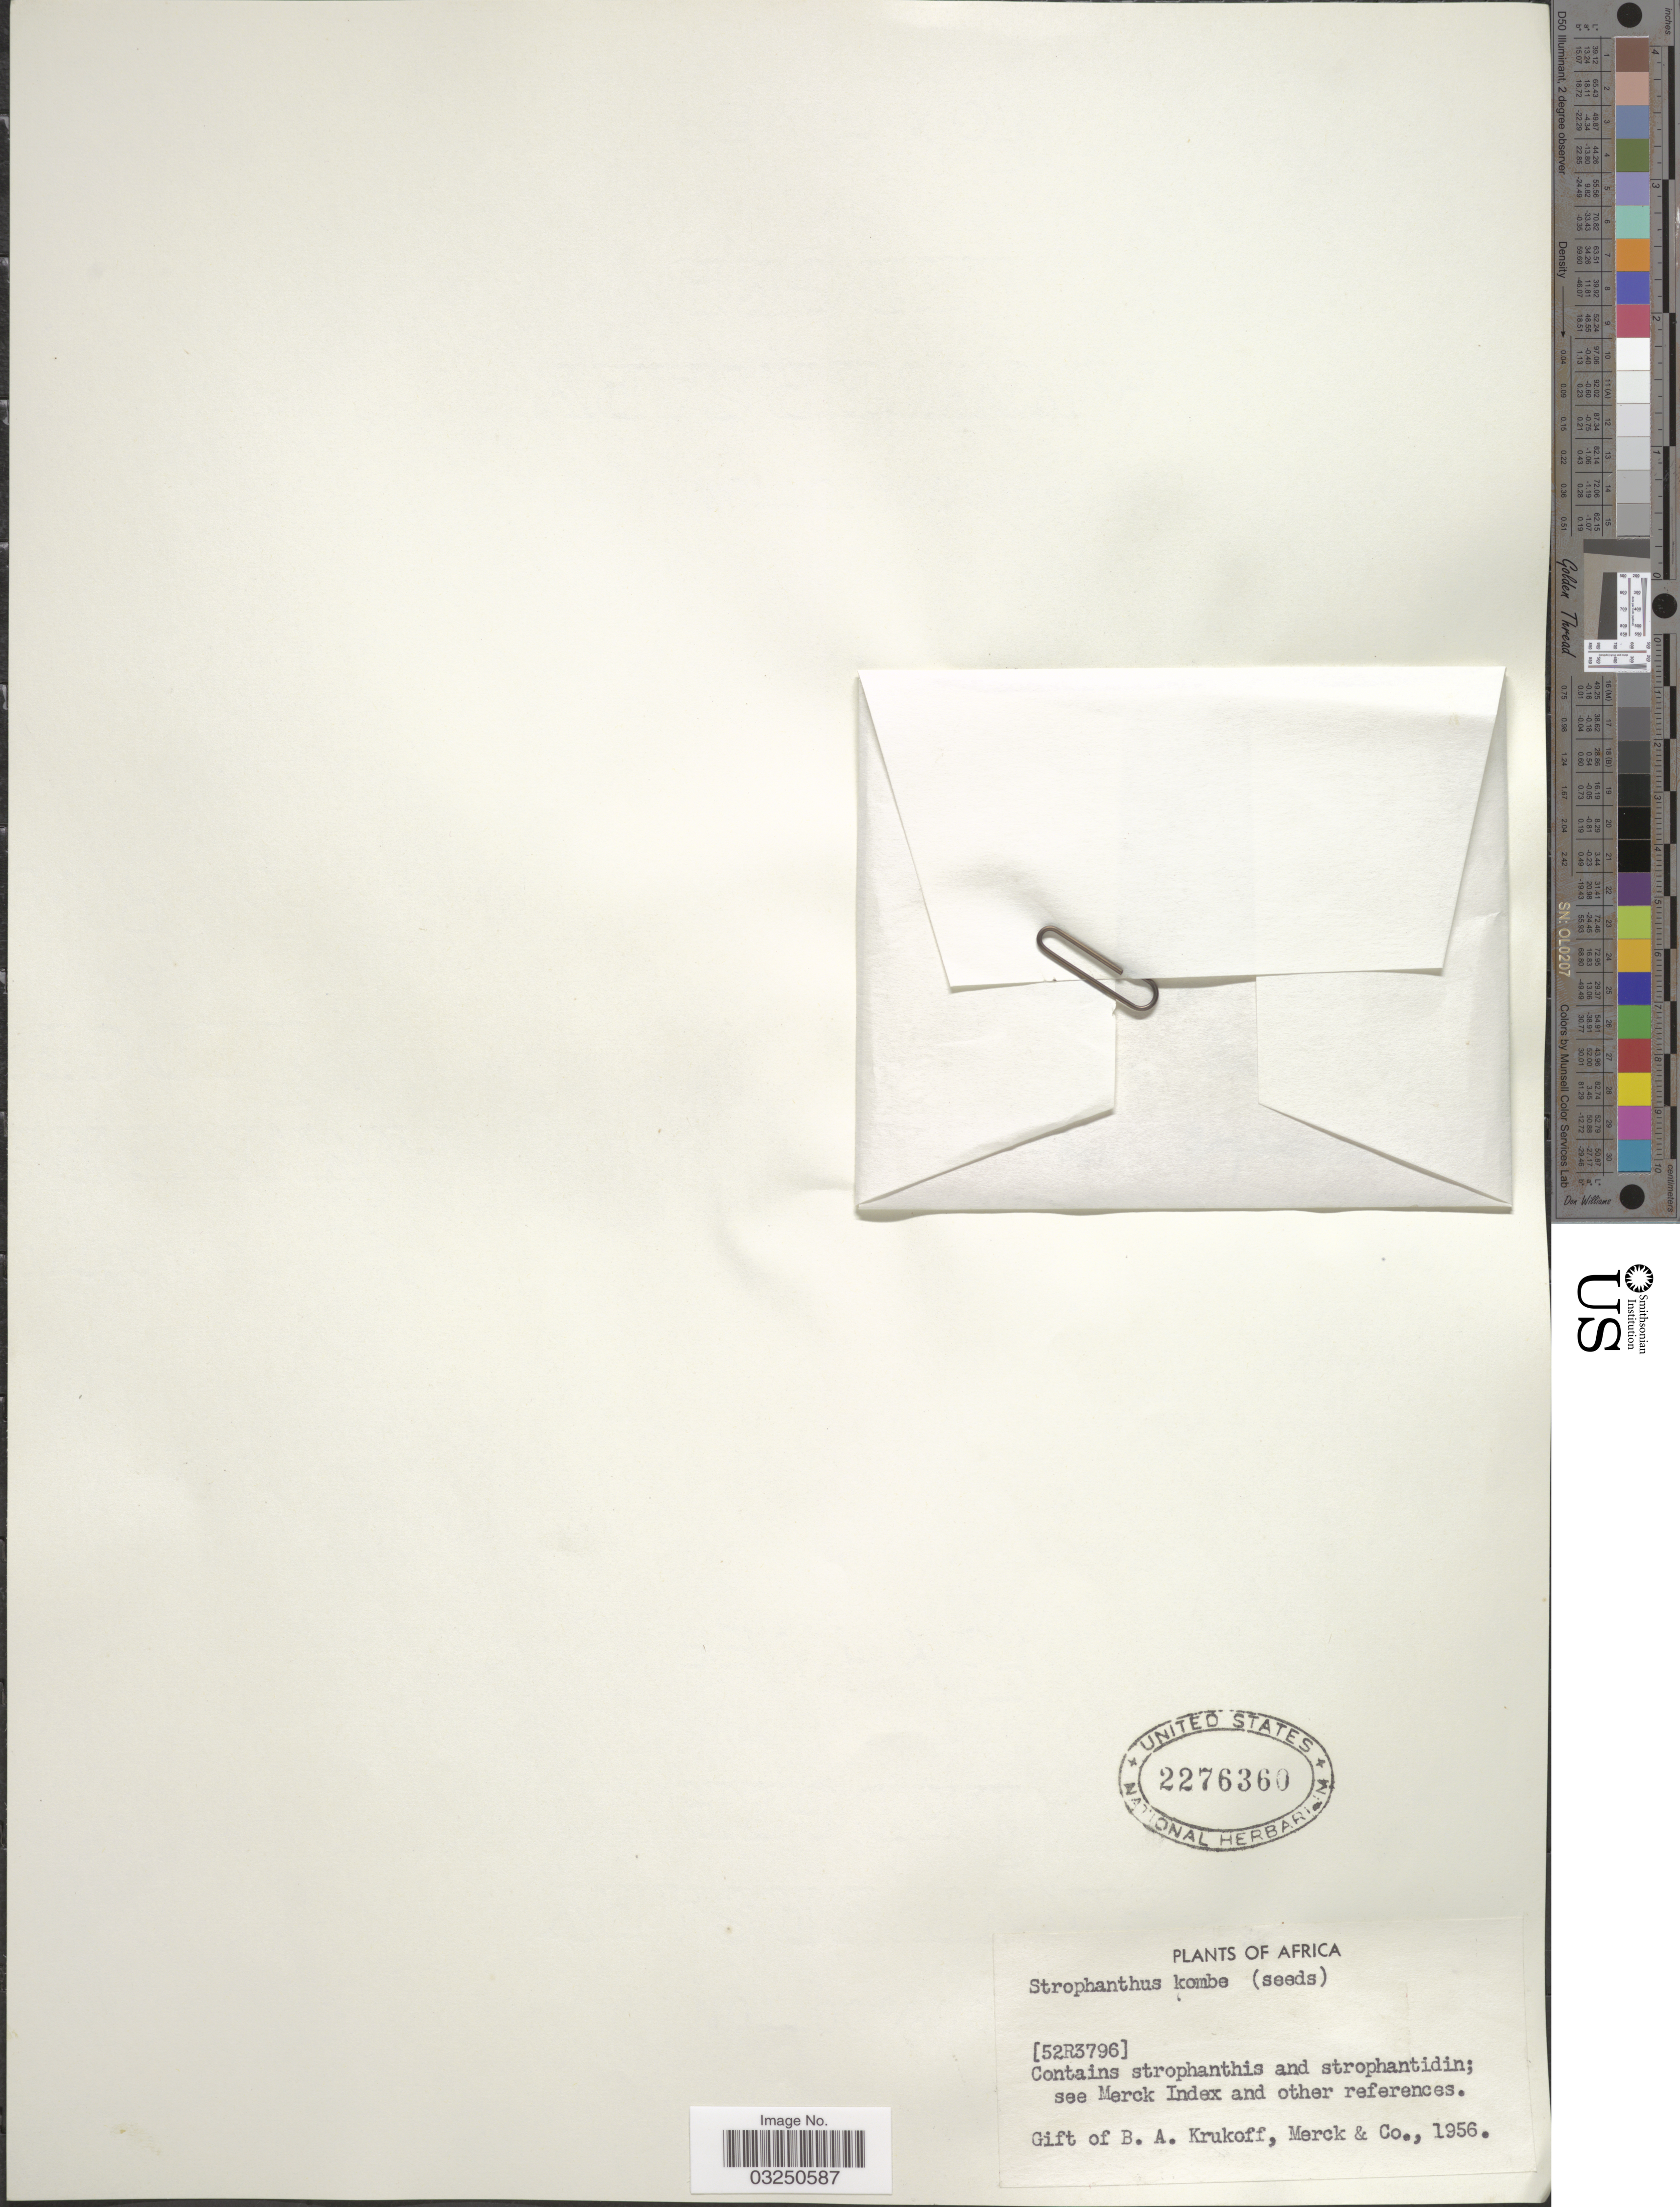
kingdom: Plantae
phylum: Tracheophyta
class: Magnoliopsida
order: Gentianales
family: Apocynaceae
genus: Strophanthus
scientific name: Strophanthus kombe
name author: Oliv.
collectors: B. A. Krukoff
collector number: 52R3796?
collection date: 1956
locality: Africa.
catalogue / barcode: US 2276360